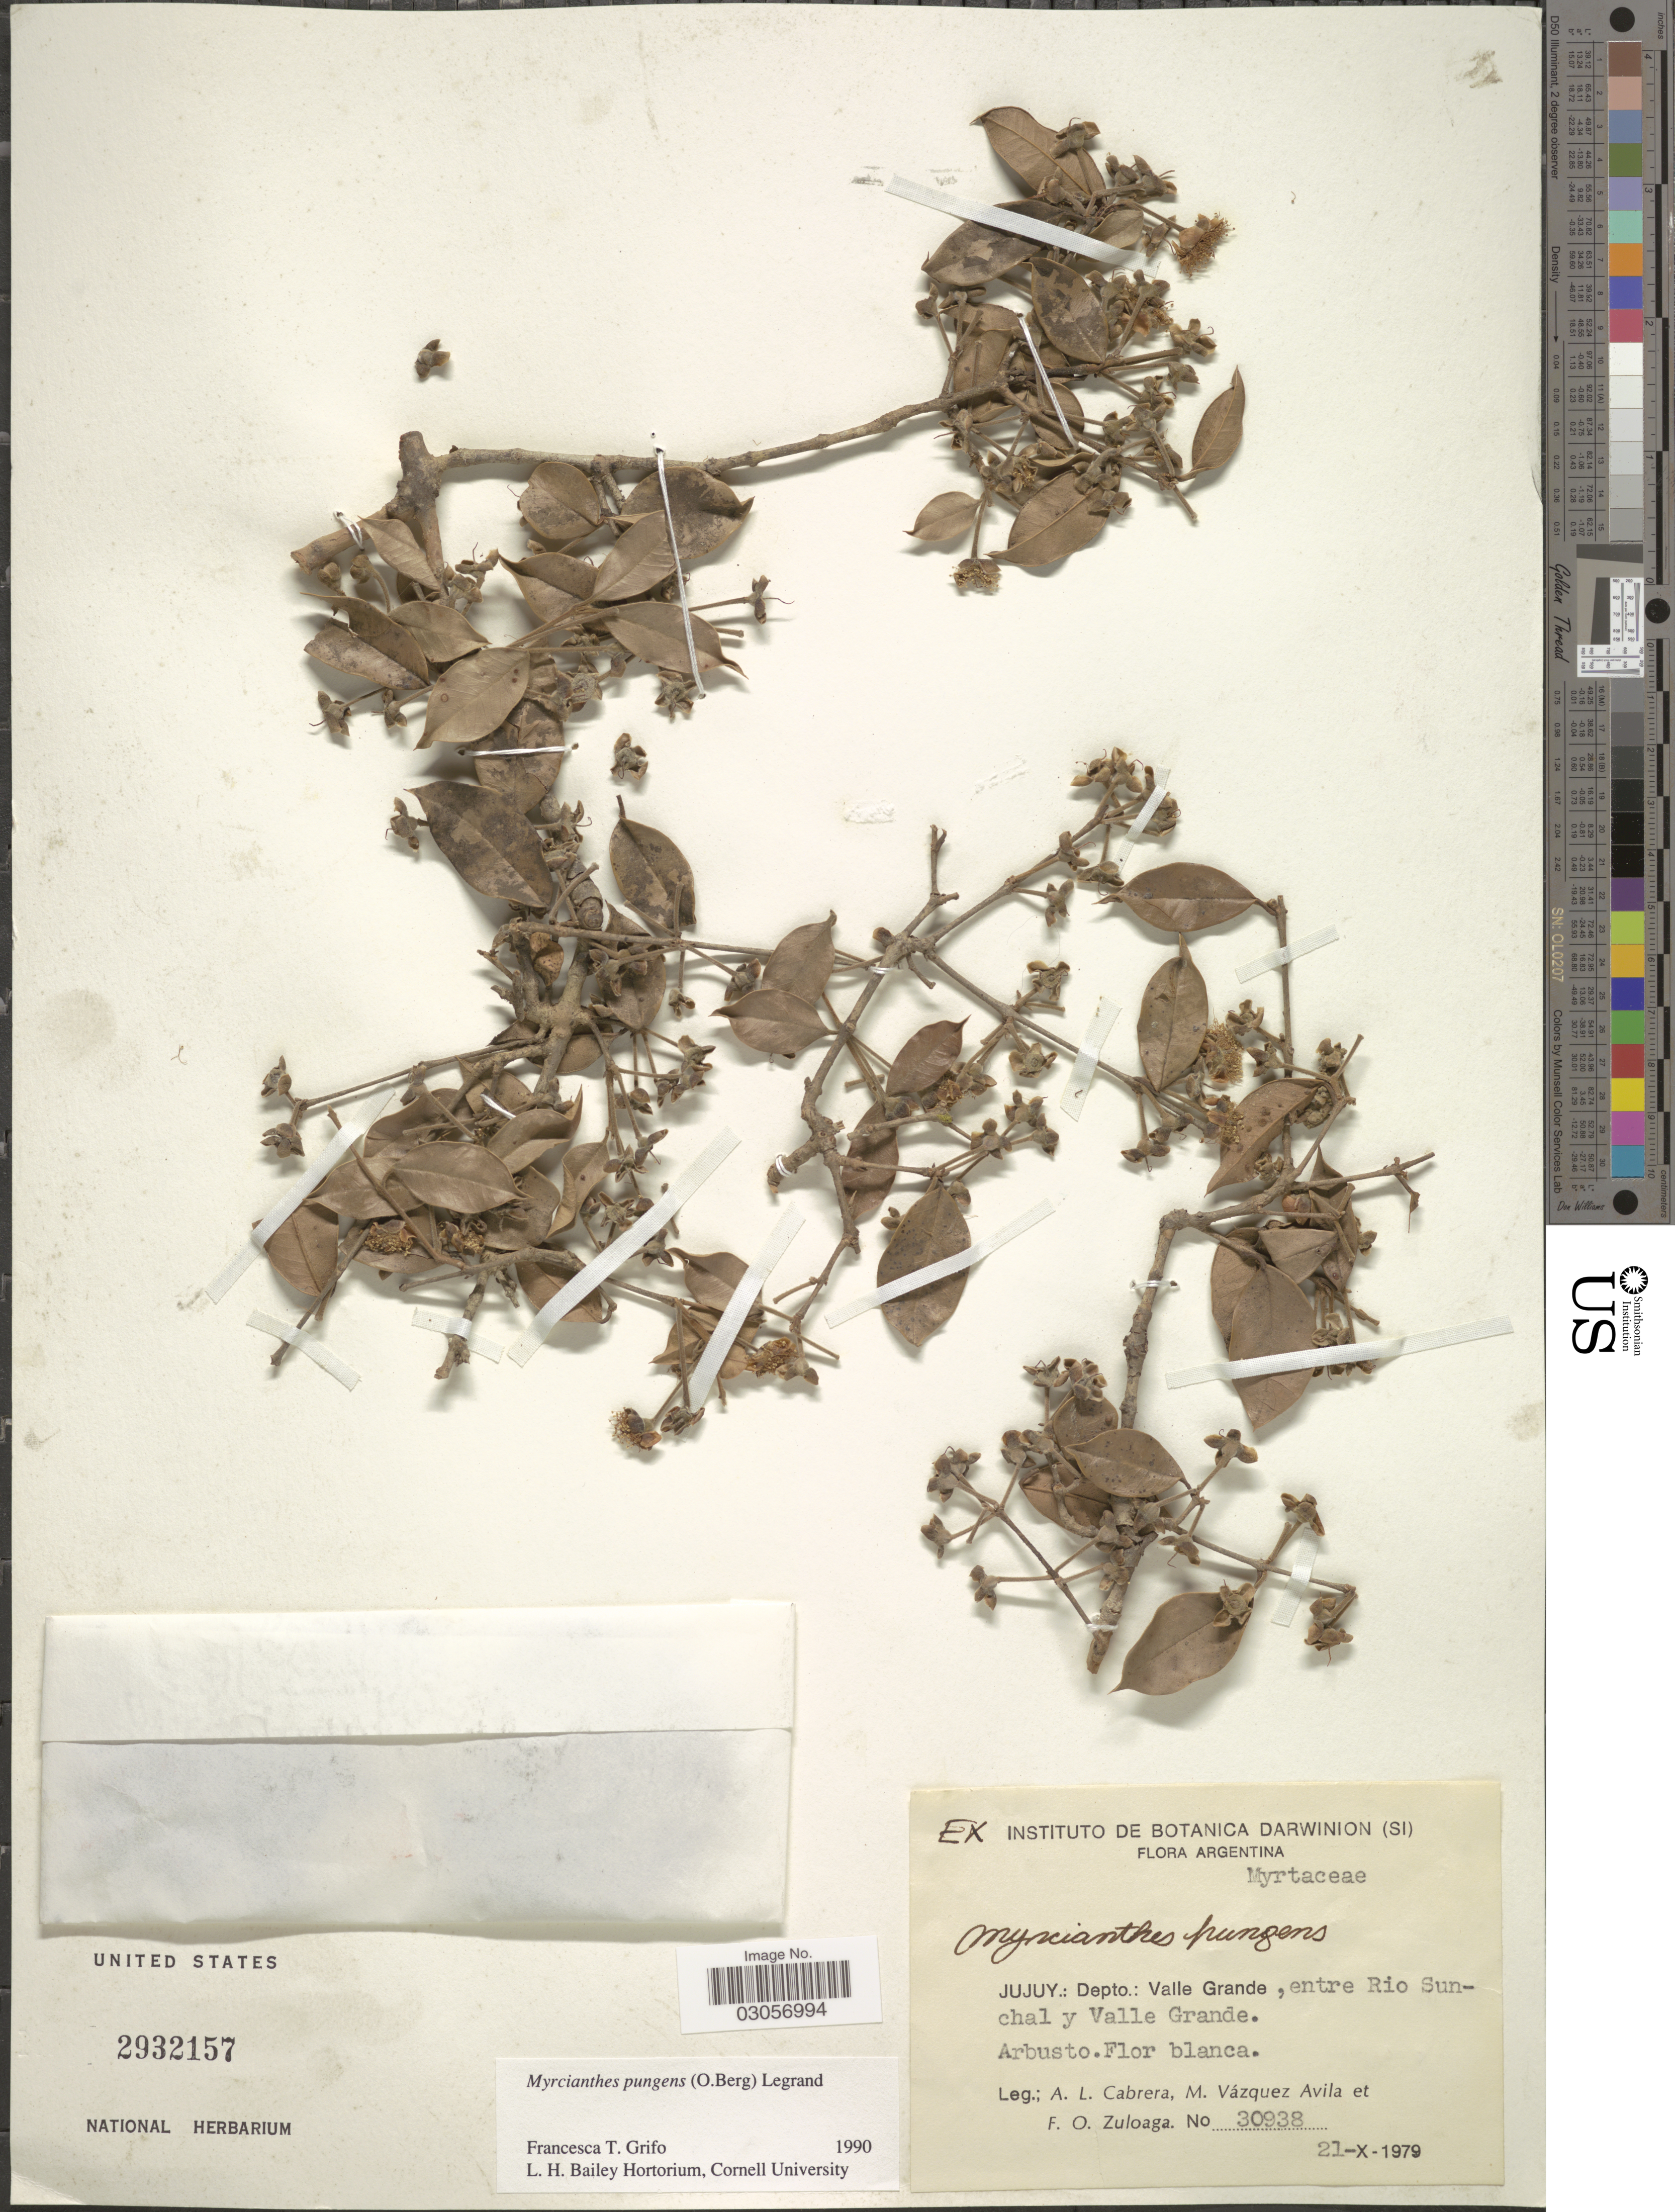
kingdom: Plantae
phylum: Tracheophyta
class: Magnoliopsida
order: Myrtales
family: Myrtaceae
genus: Myrcianthes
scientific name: Myrcianthes pungens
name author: (O. Berg) D. Legrand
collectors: A. L. Cabrera, M. D. Vázquez A. & F. O. Zuloaga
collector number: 30938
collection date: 1979-10-21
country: Argentina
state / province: Jujuy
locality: Depto.: Valle Grande, entre Rio Sunchal y Valle Grande.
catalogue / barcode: US 2932157